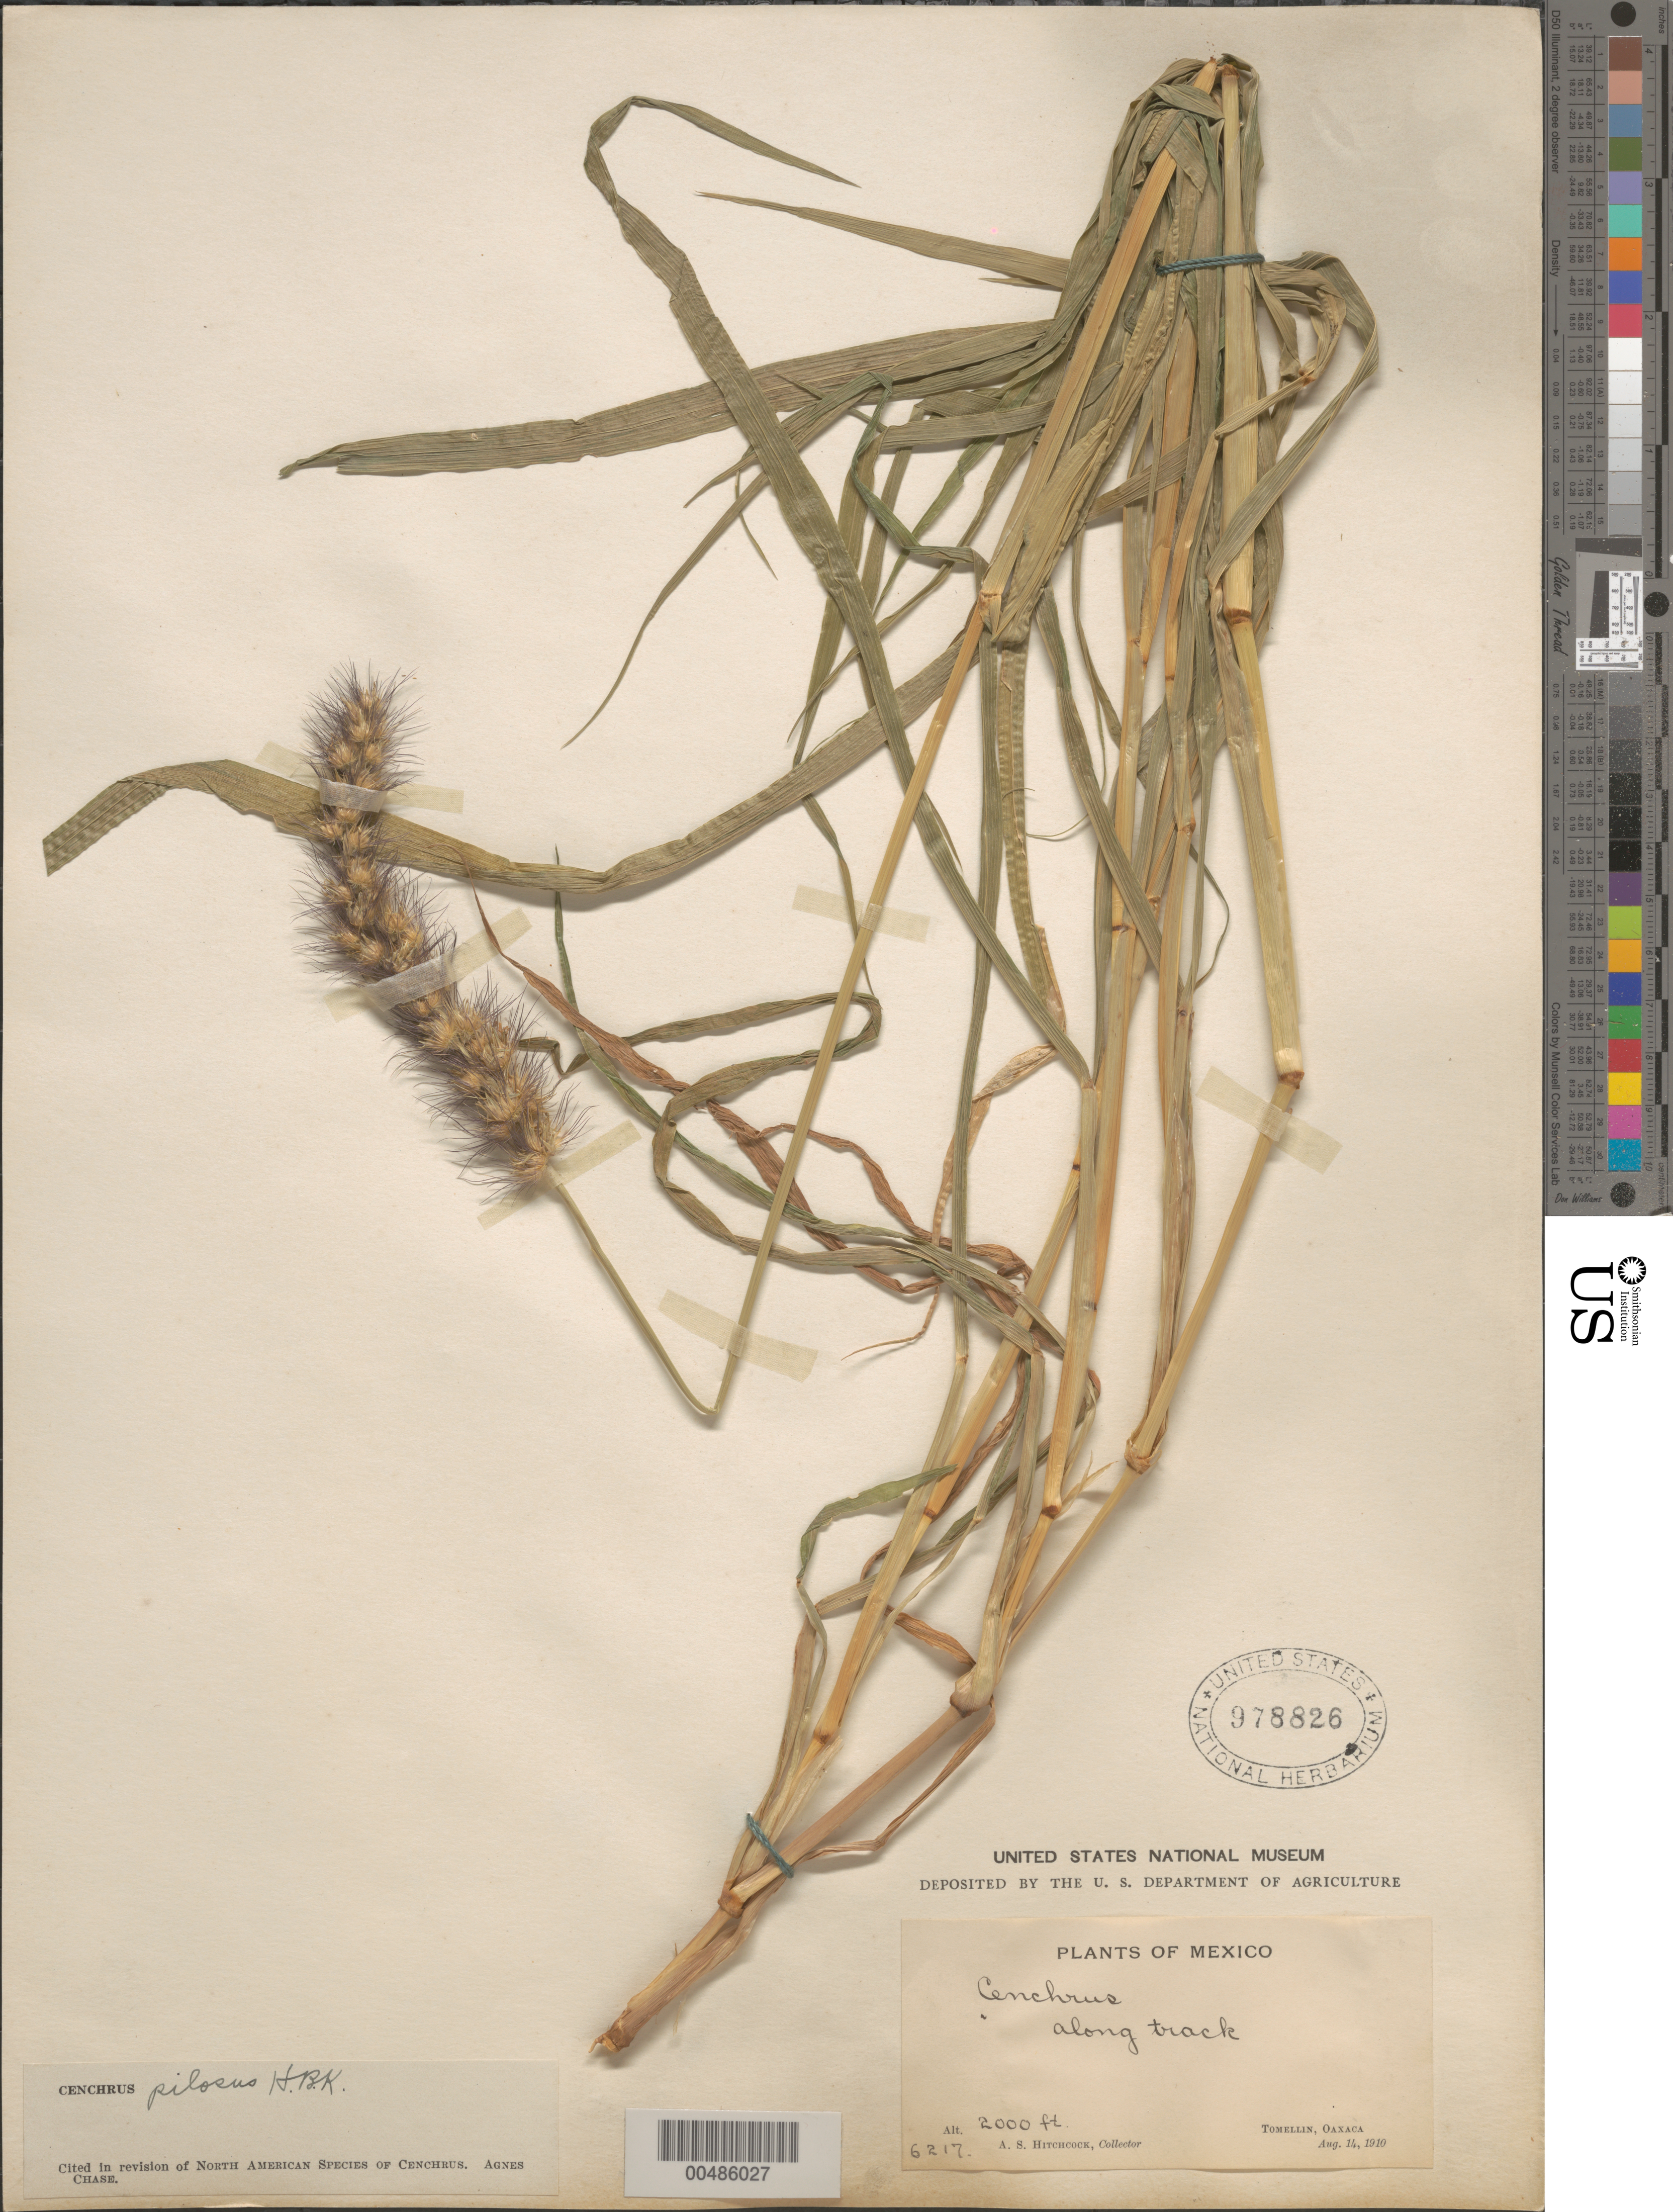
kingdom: Plantae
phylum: Tracheophyta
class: Liliopsida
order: Poales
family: Poaceae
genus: Cenchrus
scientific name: Cenchrus pilosus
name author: Kunth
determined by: Chase, [M.] Agnes, (US)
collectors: A. S. Hitchcock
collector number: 6217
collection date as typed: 14 Aug 1910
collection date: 1910-08-14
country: Mexico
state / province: Oaxaca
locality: Tomellin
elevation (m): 610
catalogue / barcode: US 978826